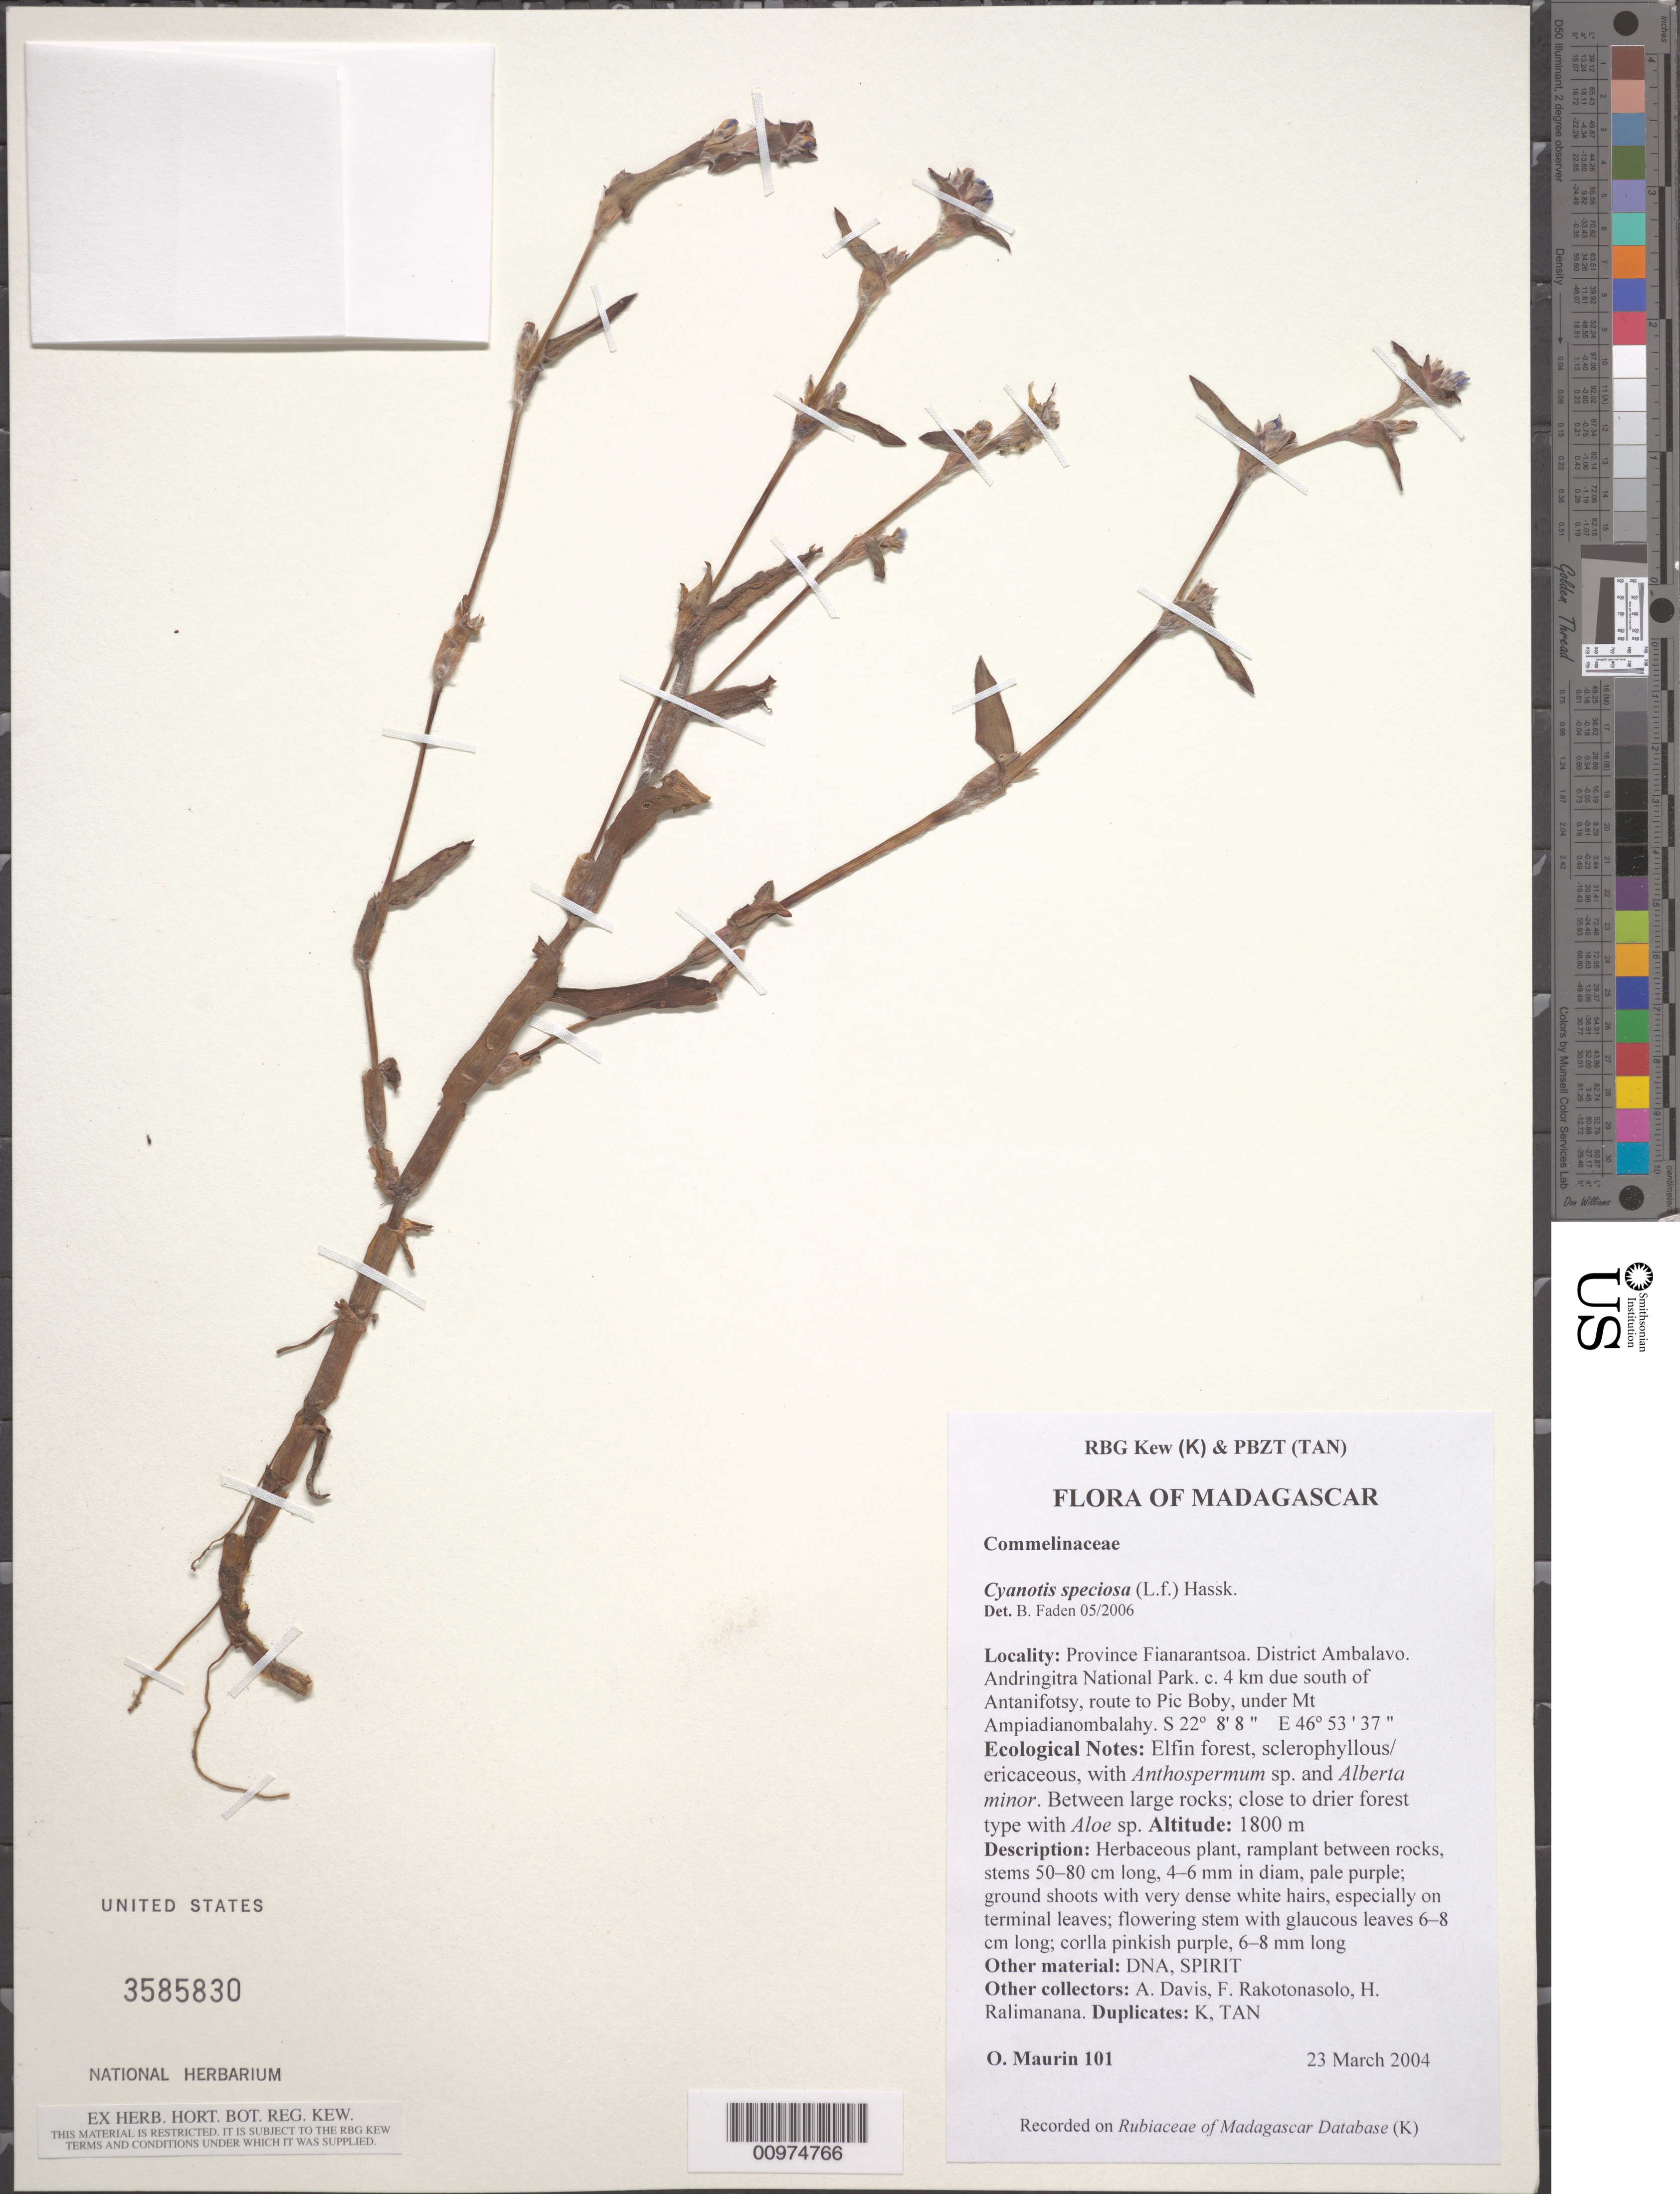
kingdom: Plantae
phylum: Tracheophyta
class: Liliopsida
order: Commelinales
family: Commelinaceae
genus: Cyanotis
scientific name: Cyanotis speciosa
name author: (L. f.) Hassk.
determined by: Faden, Robert B., (US), Smithsonian Institution - National Museum of Natural History (UNITED STATES)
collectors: O. Maurin et al.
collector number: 101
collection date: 2004-03-23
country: Madagascar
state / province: Haute Matsiatra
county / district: Ambalavo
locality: Andringitra National Park. c. 4 km due south of Antanifotsy, route to Pic Boby, under Mt Ampiadianombalahy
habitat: Elfin forest, sclerophyllous/ericaceous, with Anthospermum sp. and Alberta minor. Between large rocks; close to drier forest type with Aloe sp.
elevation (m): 1800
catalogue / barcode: US 3585830